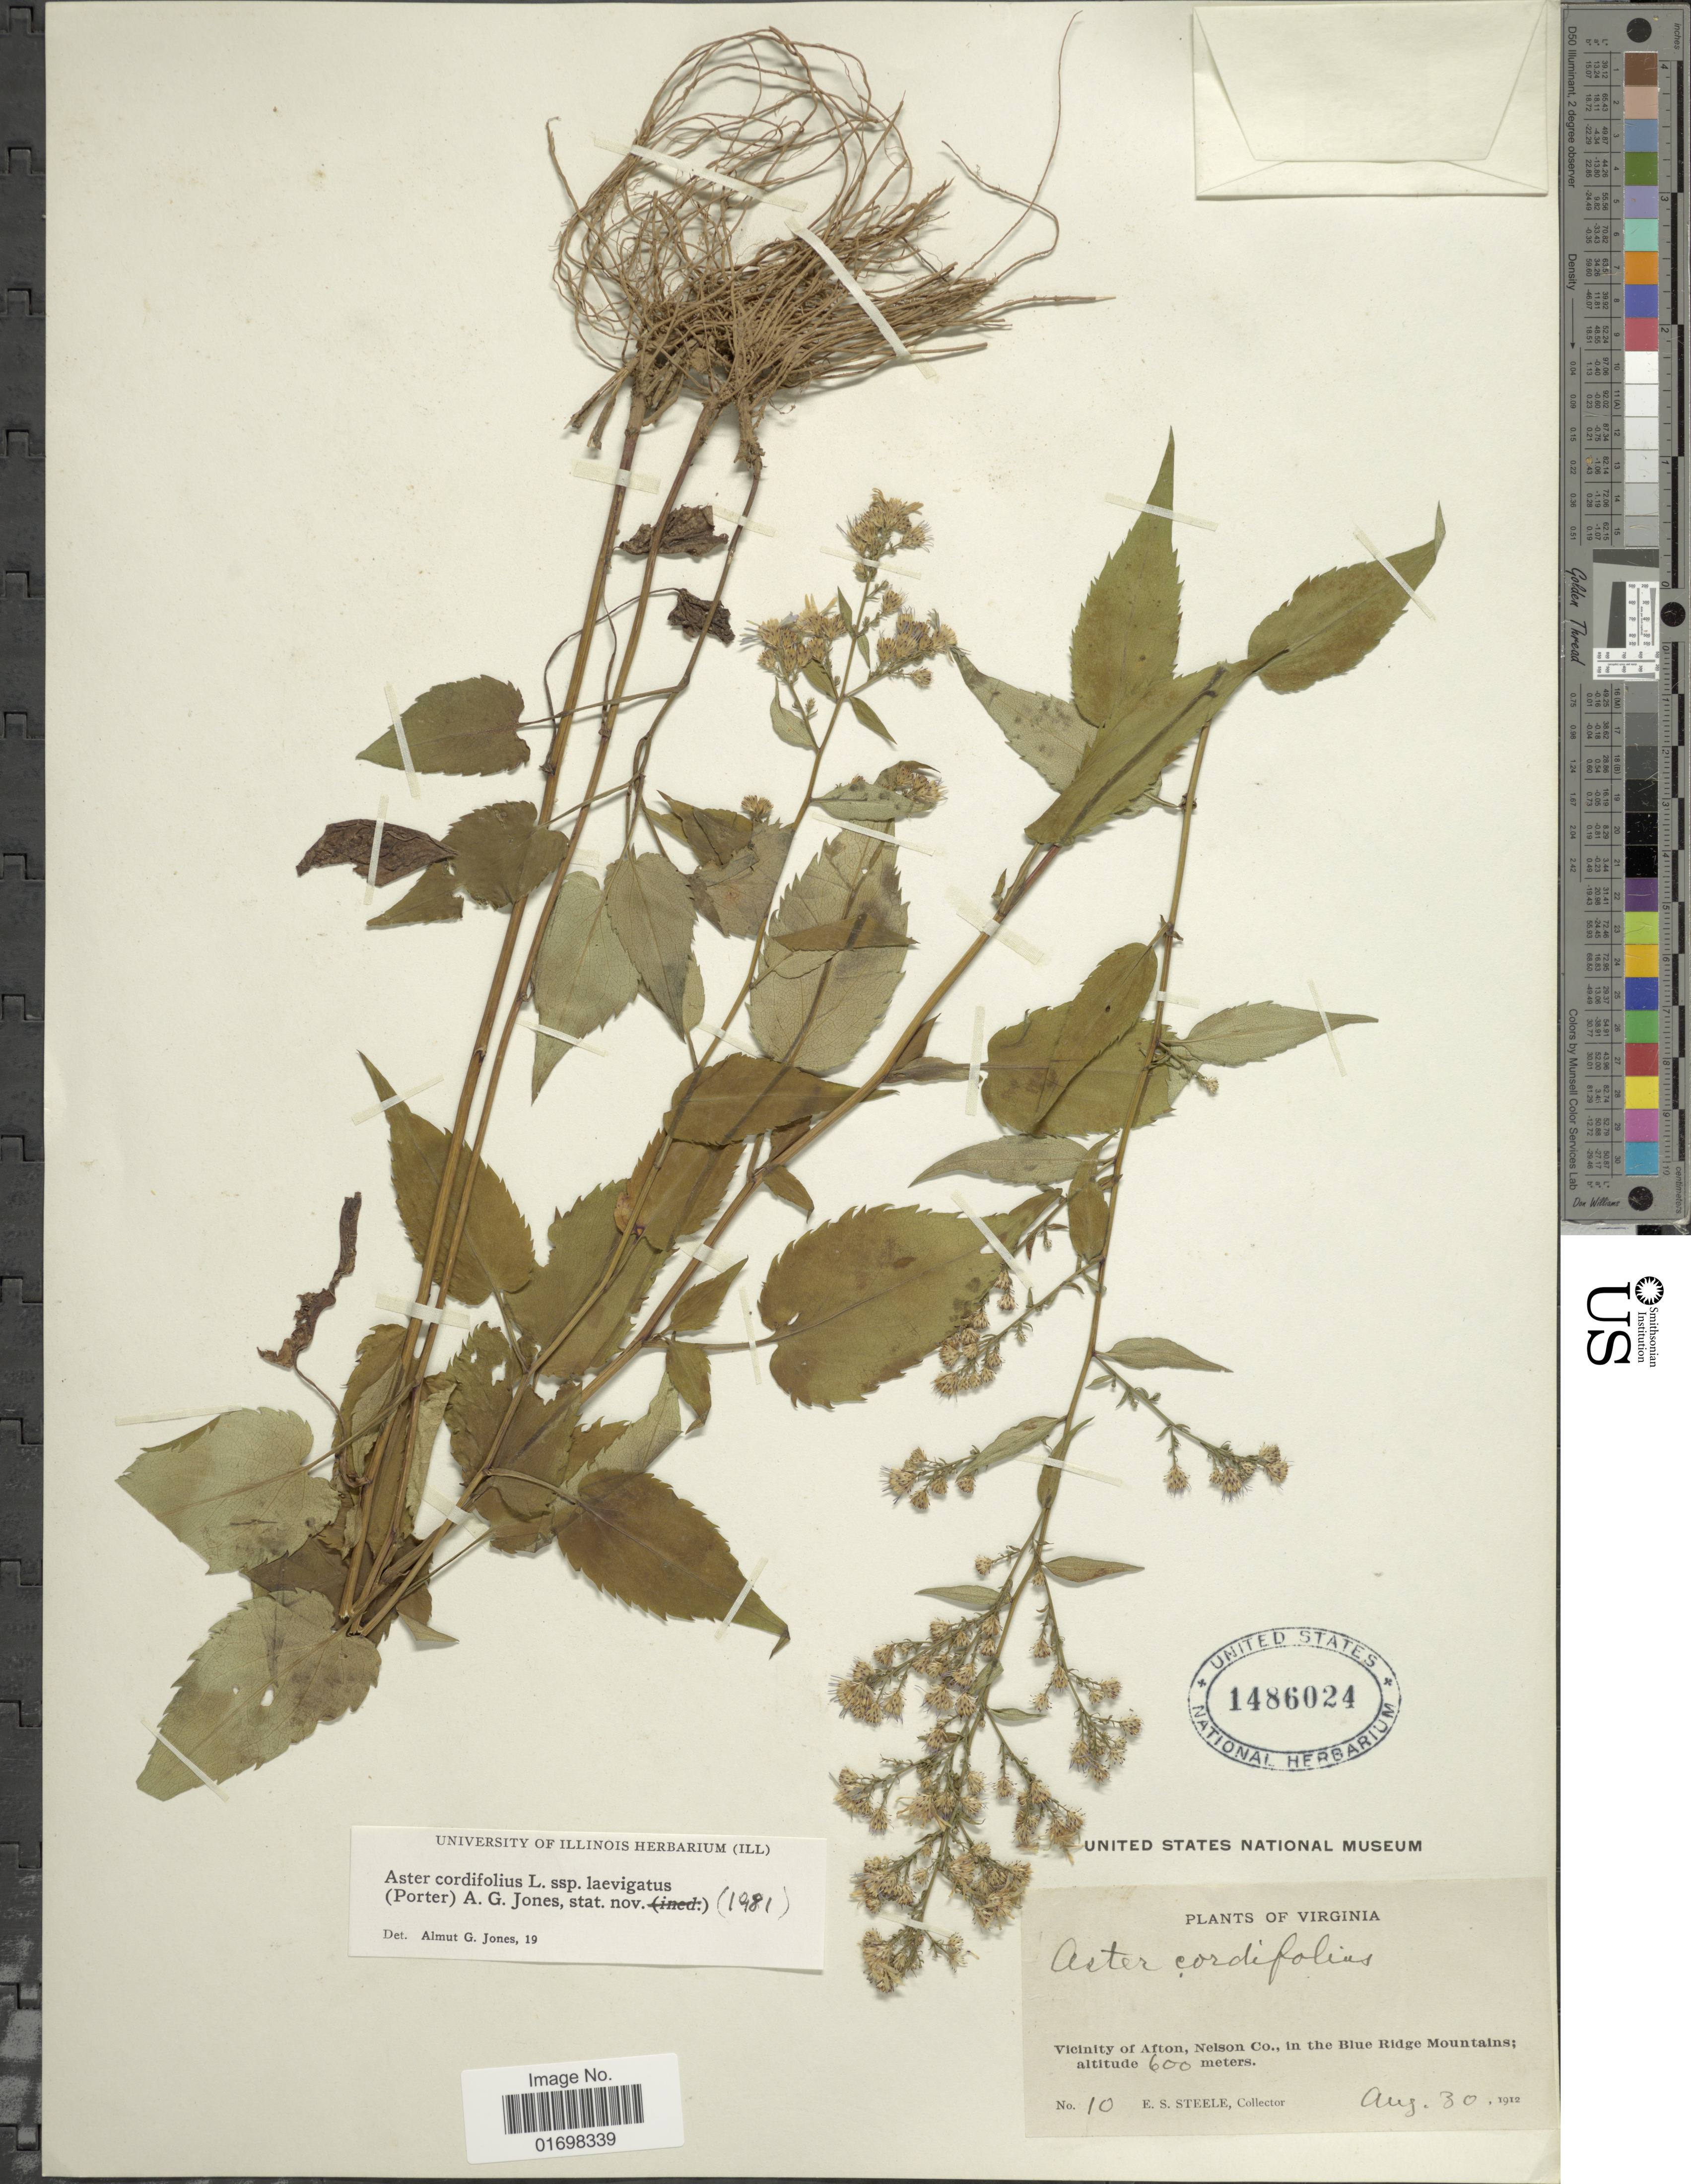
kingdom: Plantae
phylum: Tracheophyta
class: Magnoliopsida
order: Asterales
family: Asteraceae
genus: Symphyotrichum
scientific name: Symphyotrichum lowrieanum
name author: (Porter) G.L. Nesom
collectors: E. Steele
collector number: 10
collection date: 1912-08-30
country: United States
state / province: Virginia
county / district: Nelson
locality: Vicinity of Afton, Nelson Co. in the Blue Ridge Mountains.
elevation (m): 600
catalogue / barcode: US 1486024